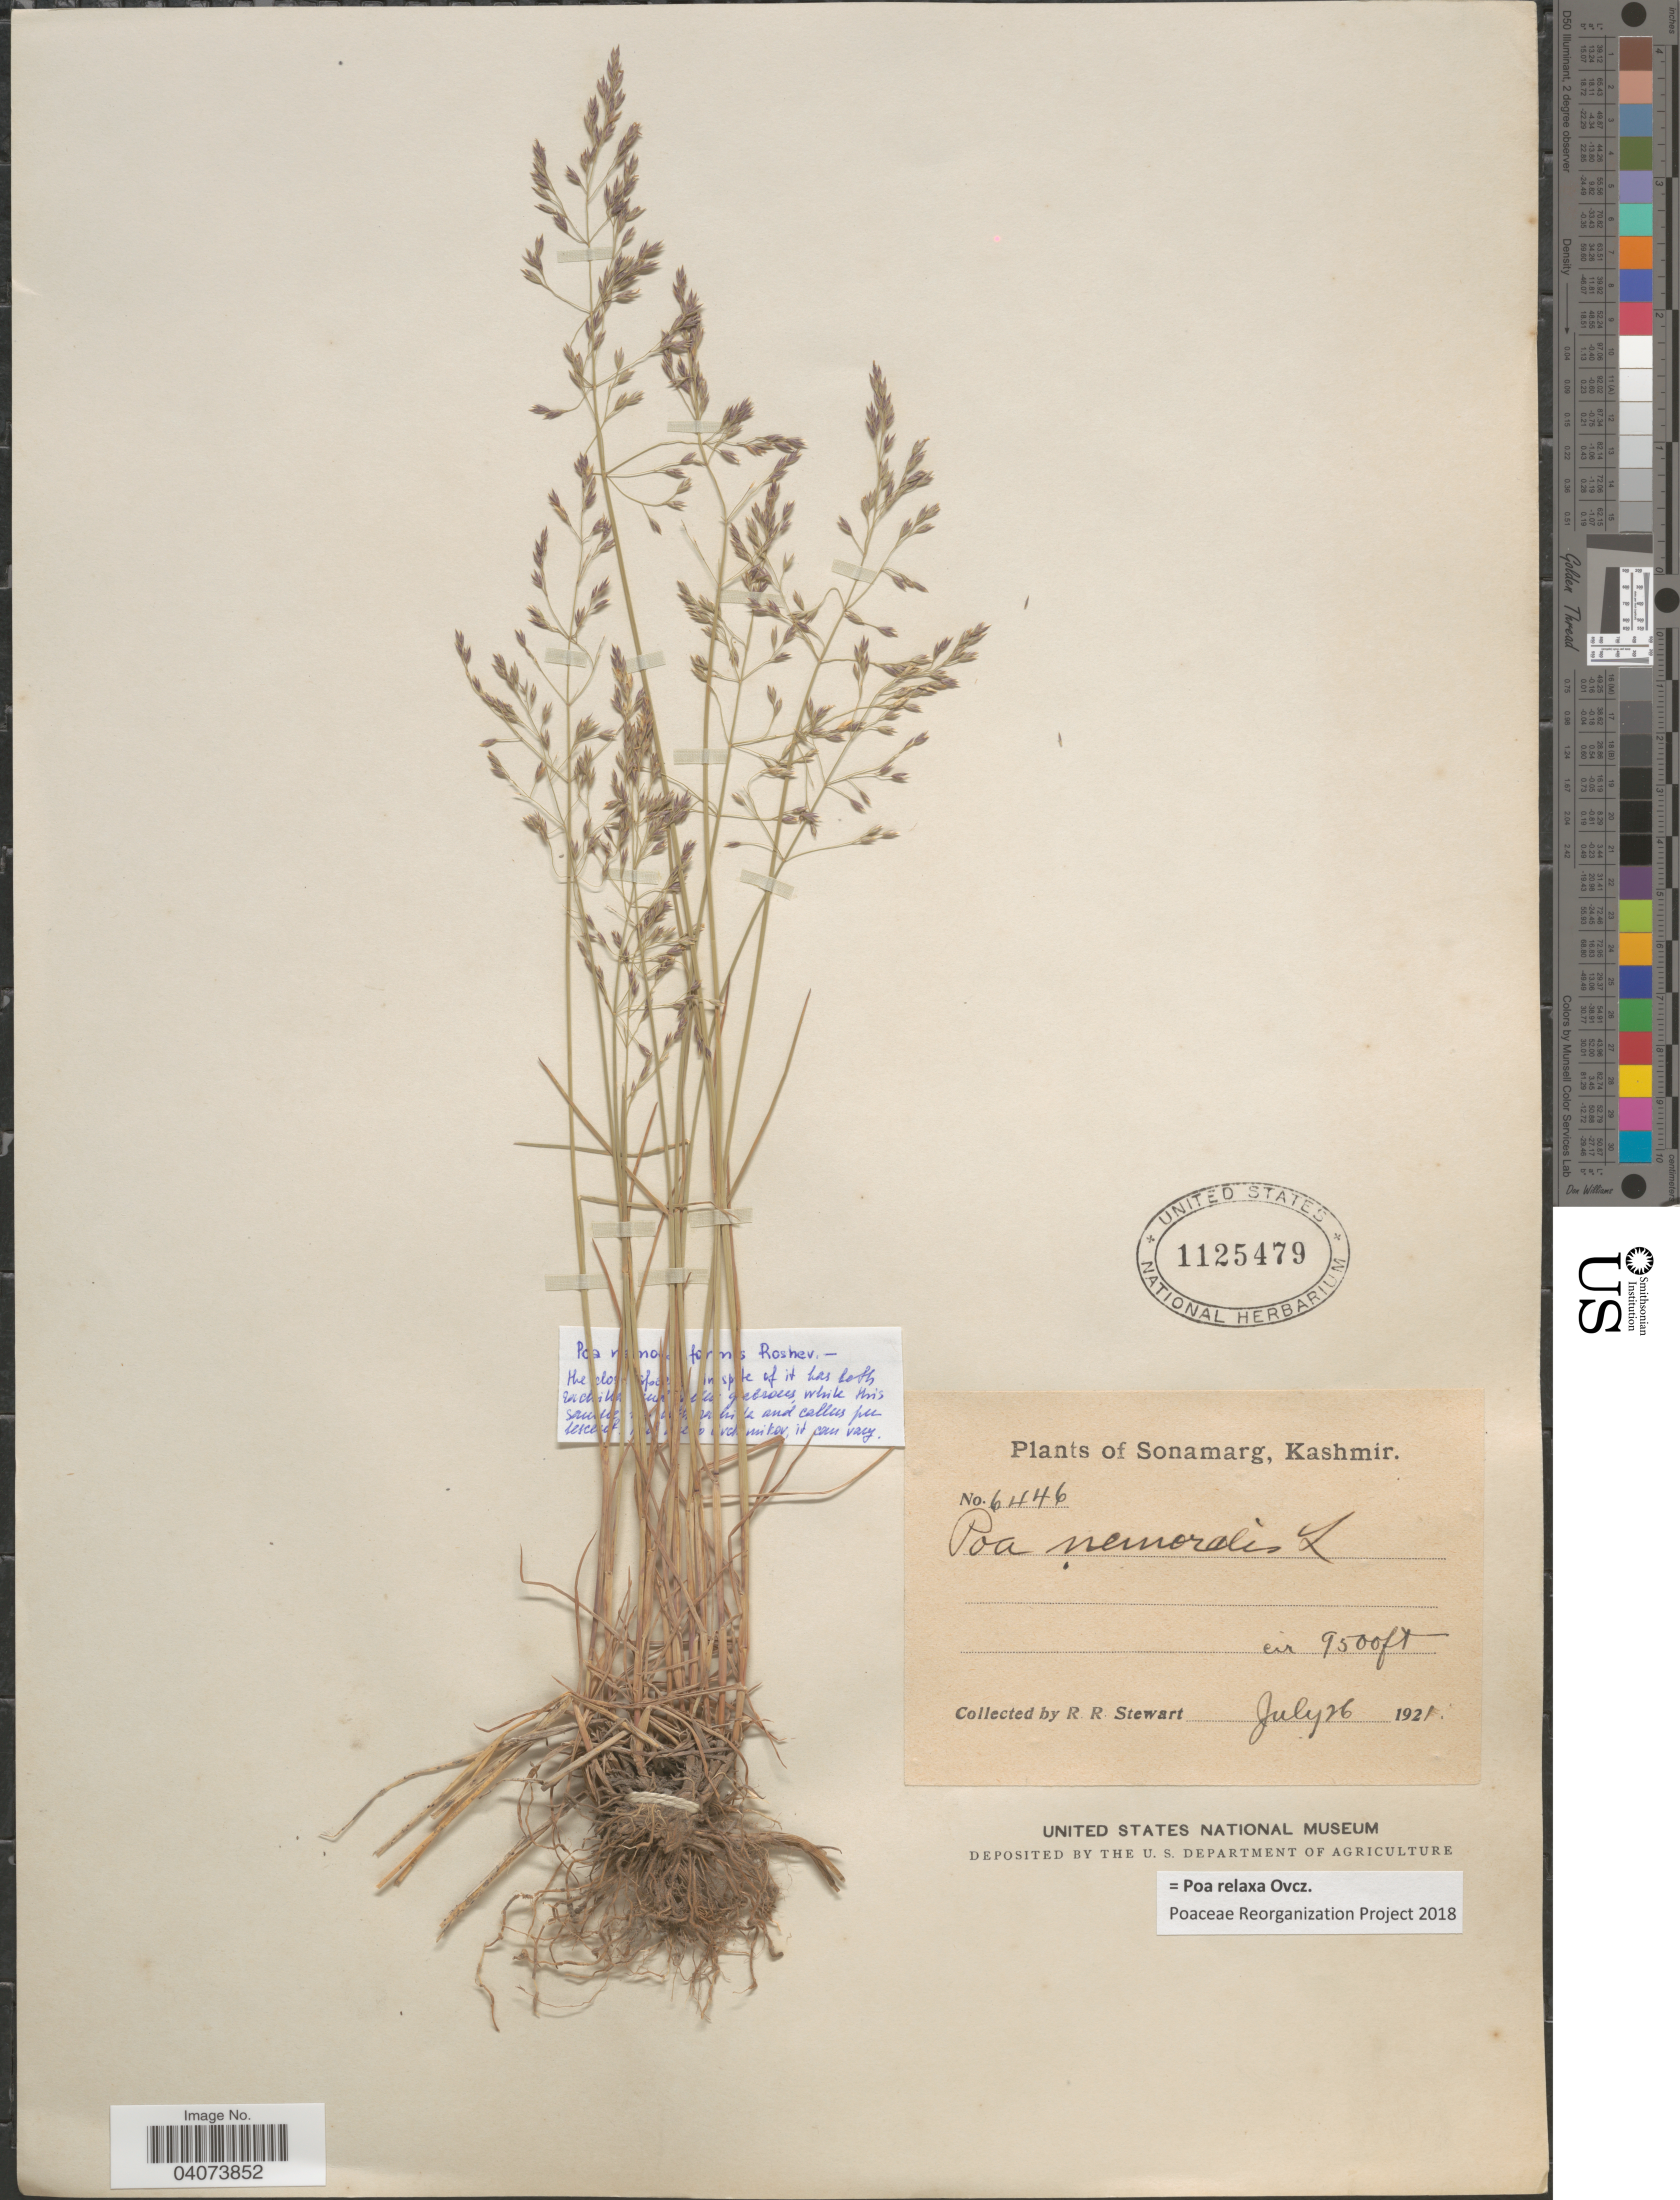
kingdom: Plantae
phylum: Tracheophyta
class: Liliopsida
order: Poales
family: Poaceae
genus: Poa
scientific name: Poa relaxa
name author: Ovcz.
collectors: R. Stewart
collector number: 6446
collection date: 1921-07-26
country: India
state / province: Jammu and Kashmir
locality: Sonamarg, Kashmir.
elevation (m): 2896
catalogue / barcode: US 1125479